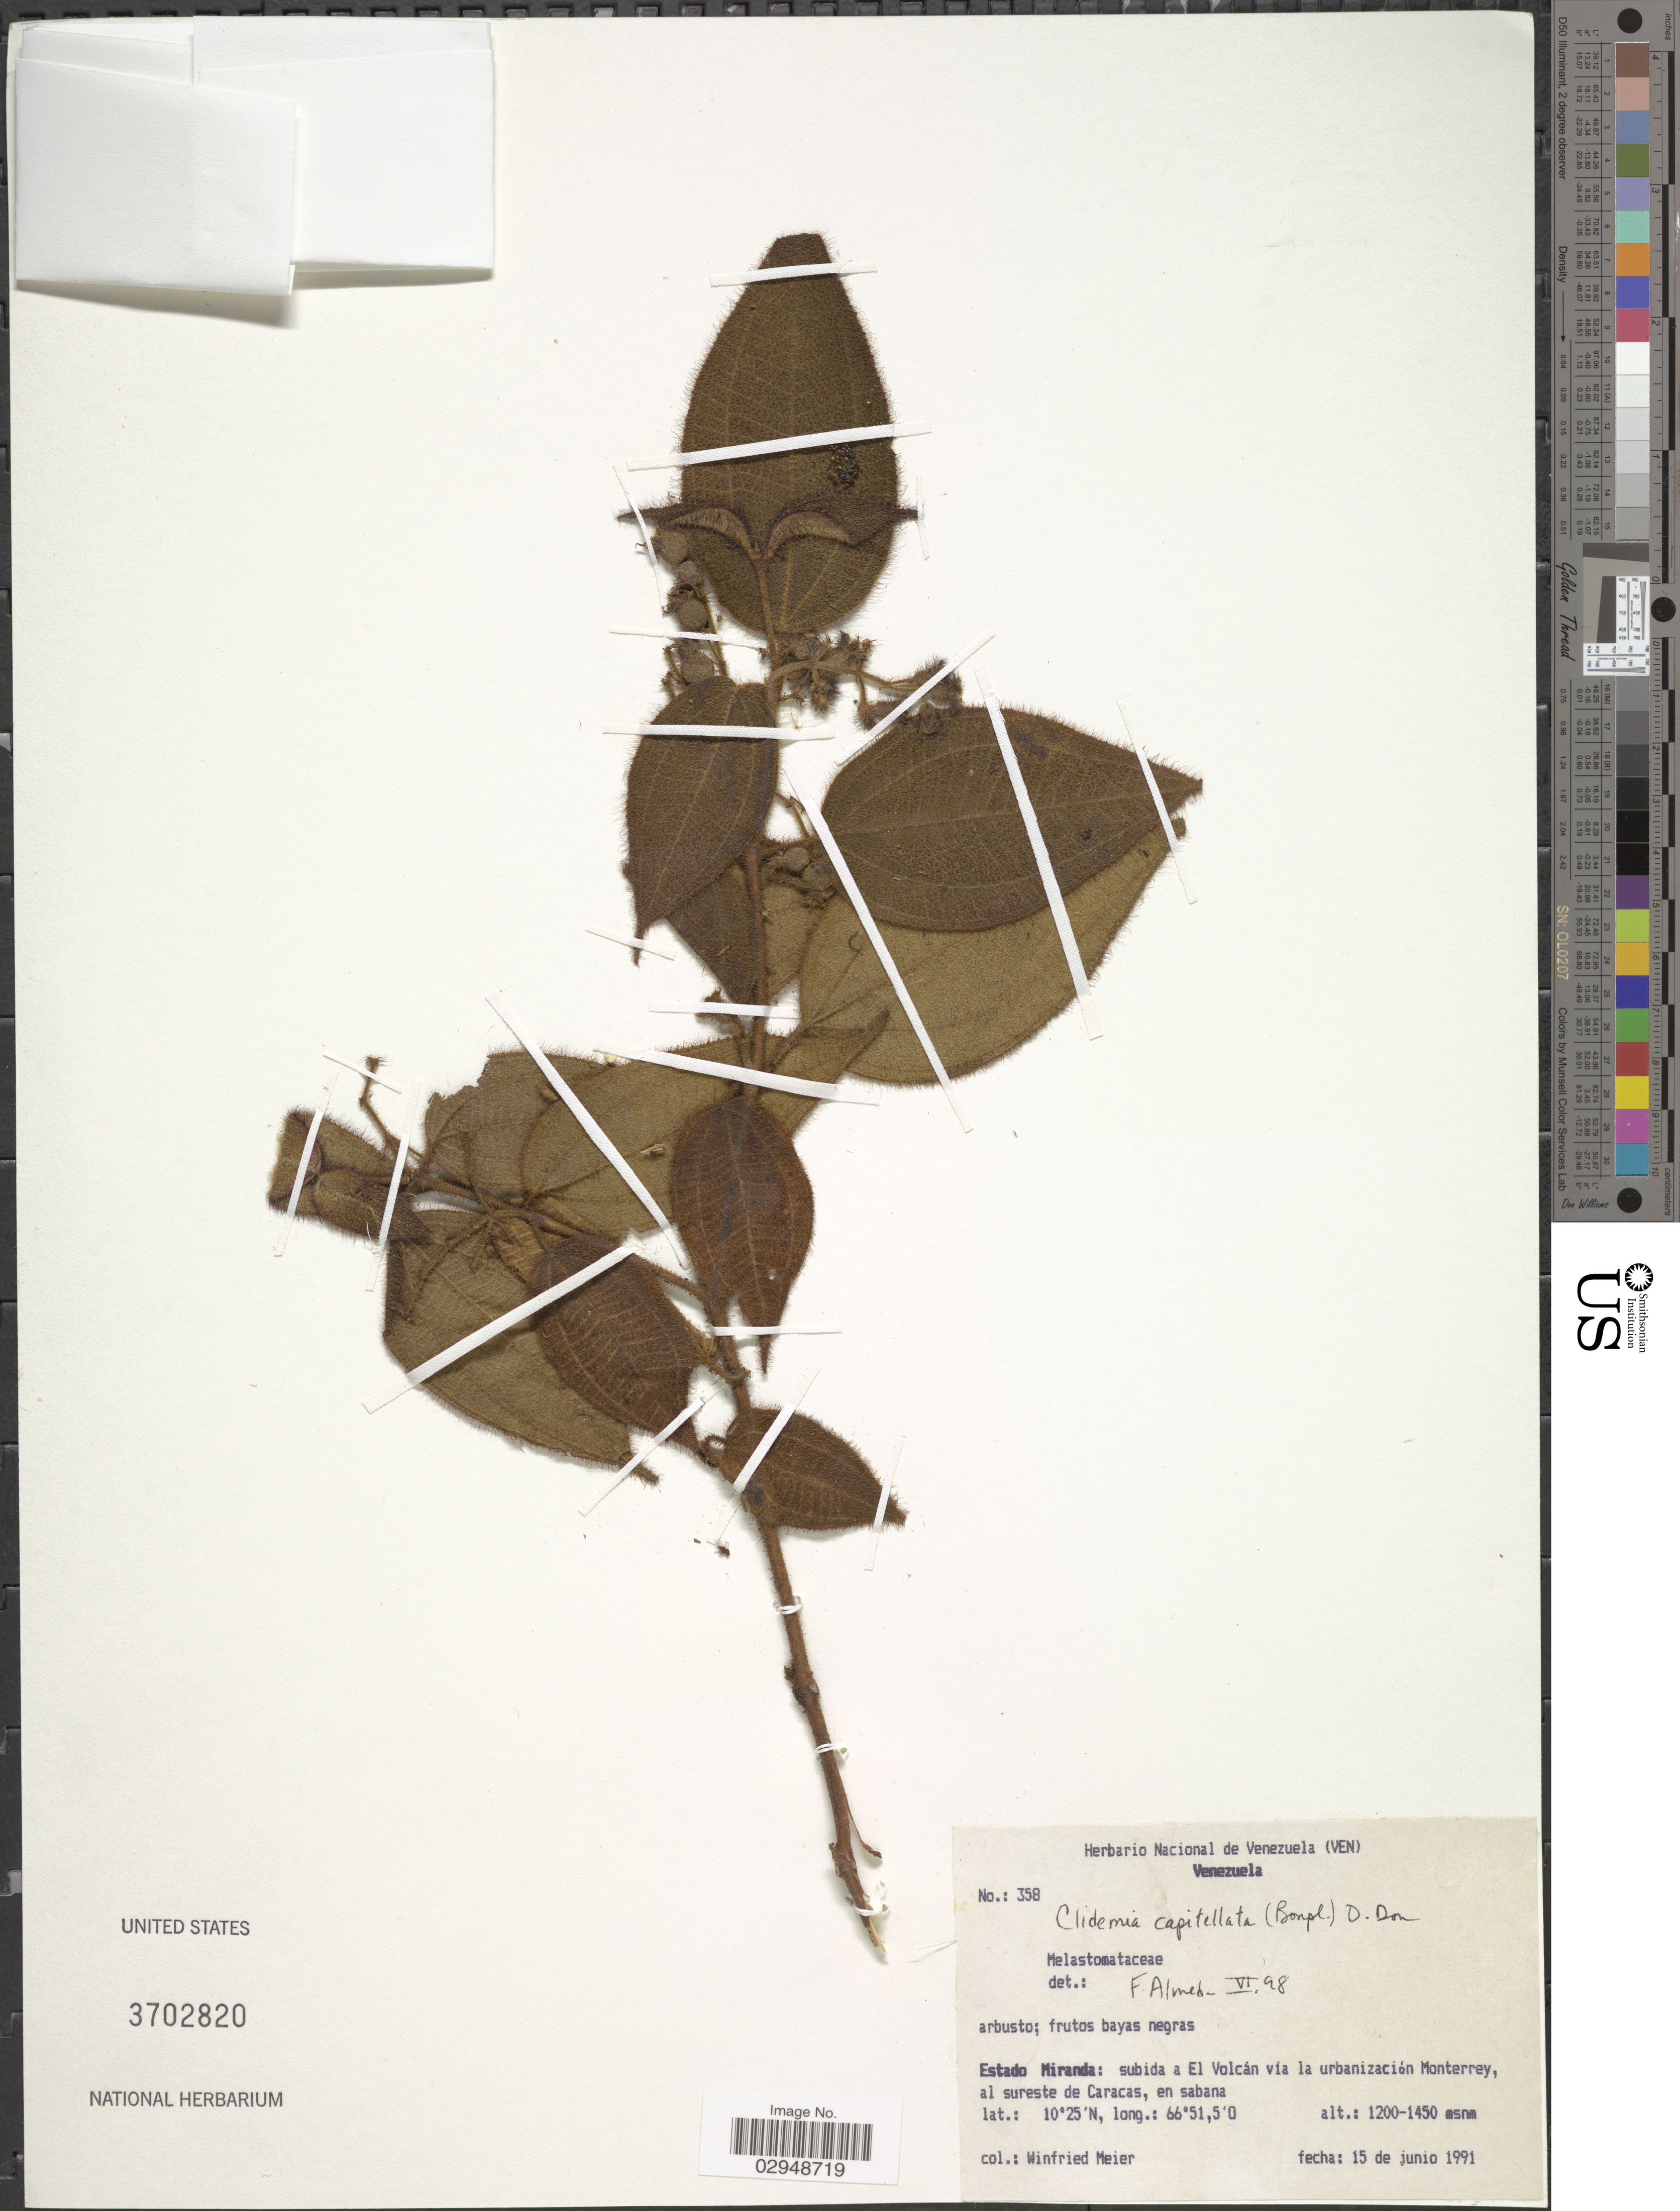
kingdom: Plantae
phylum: Tracheophyta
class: Magnoliopsida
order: Myrtales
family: Melastomataceae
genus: Clidemia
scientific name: Clidemia capitellata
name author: (Bonpl.) D. Don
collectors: W. Meier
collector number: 358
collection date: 1991-06-15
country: Venezuela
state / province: Miranda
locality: Estado Miranda: subida a El Volcán vía la urbanización Monterrey, al sureste de Caracas, en sabana.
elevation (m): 1200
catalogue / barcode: US 3702820